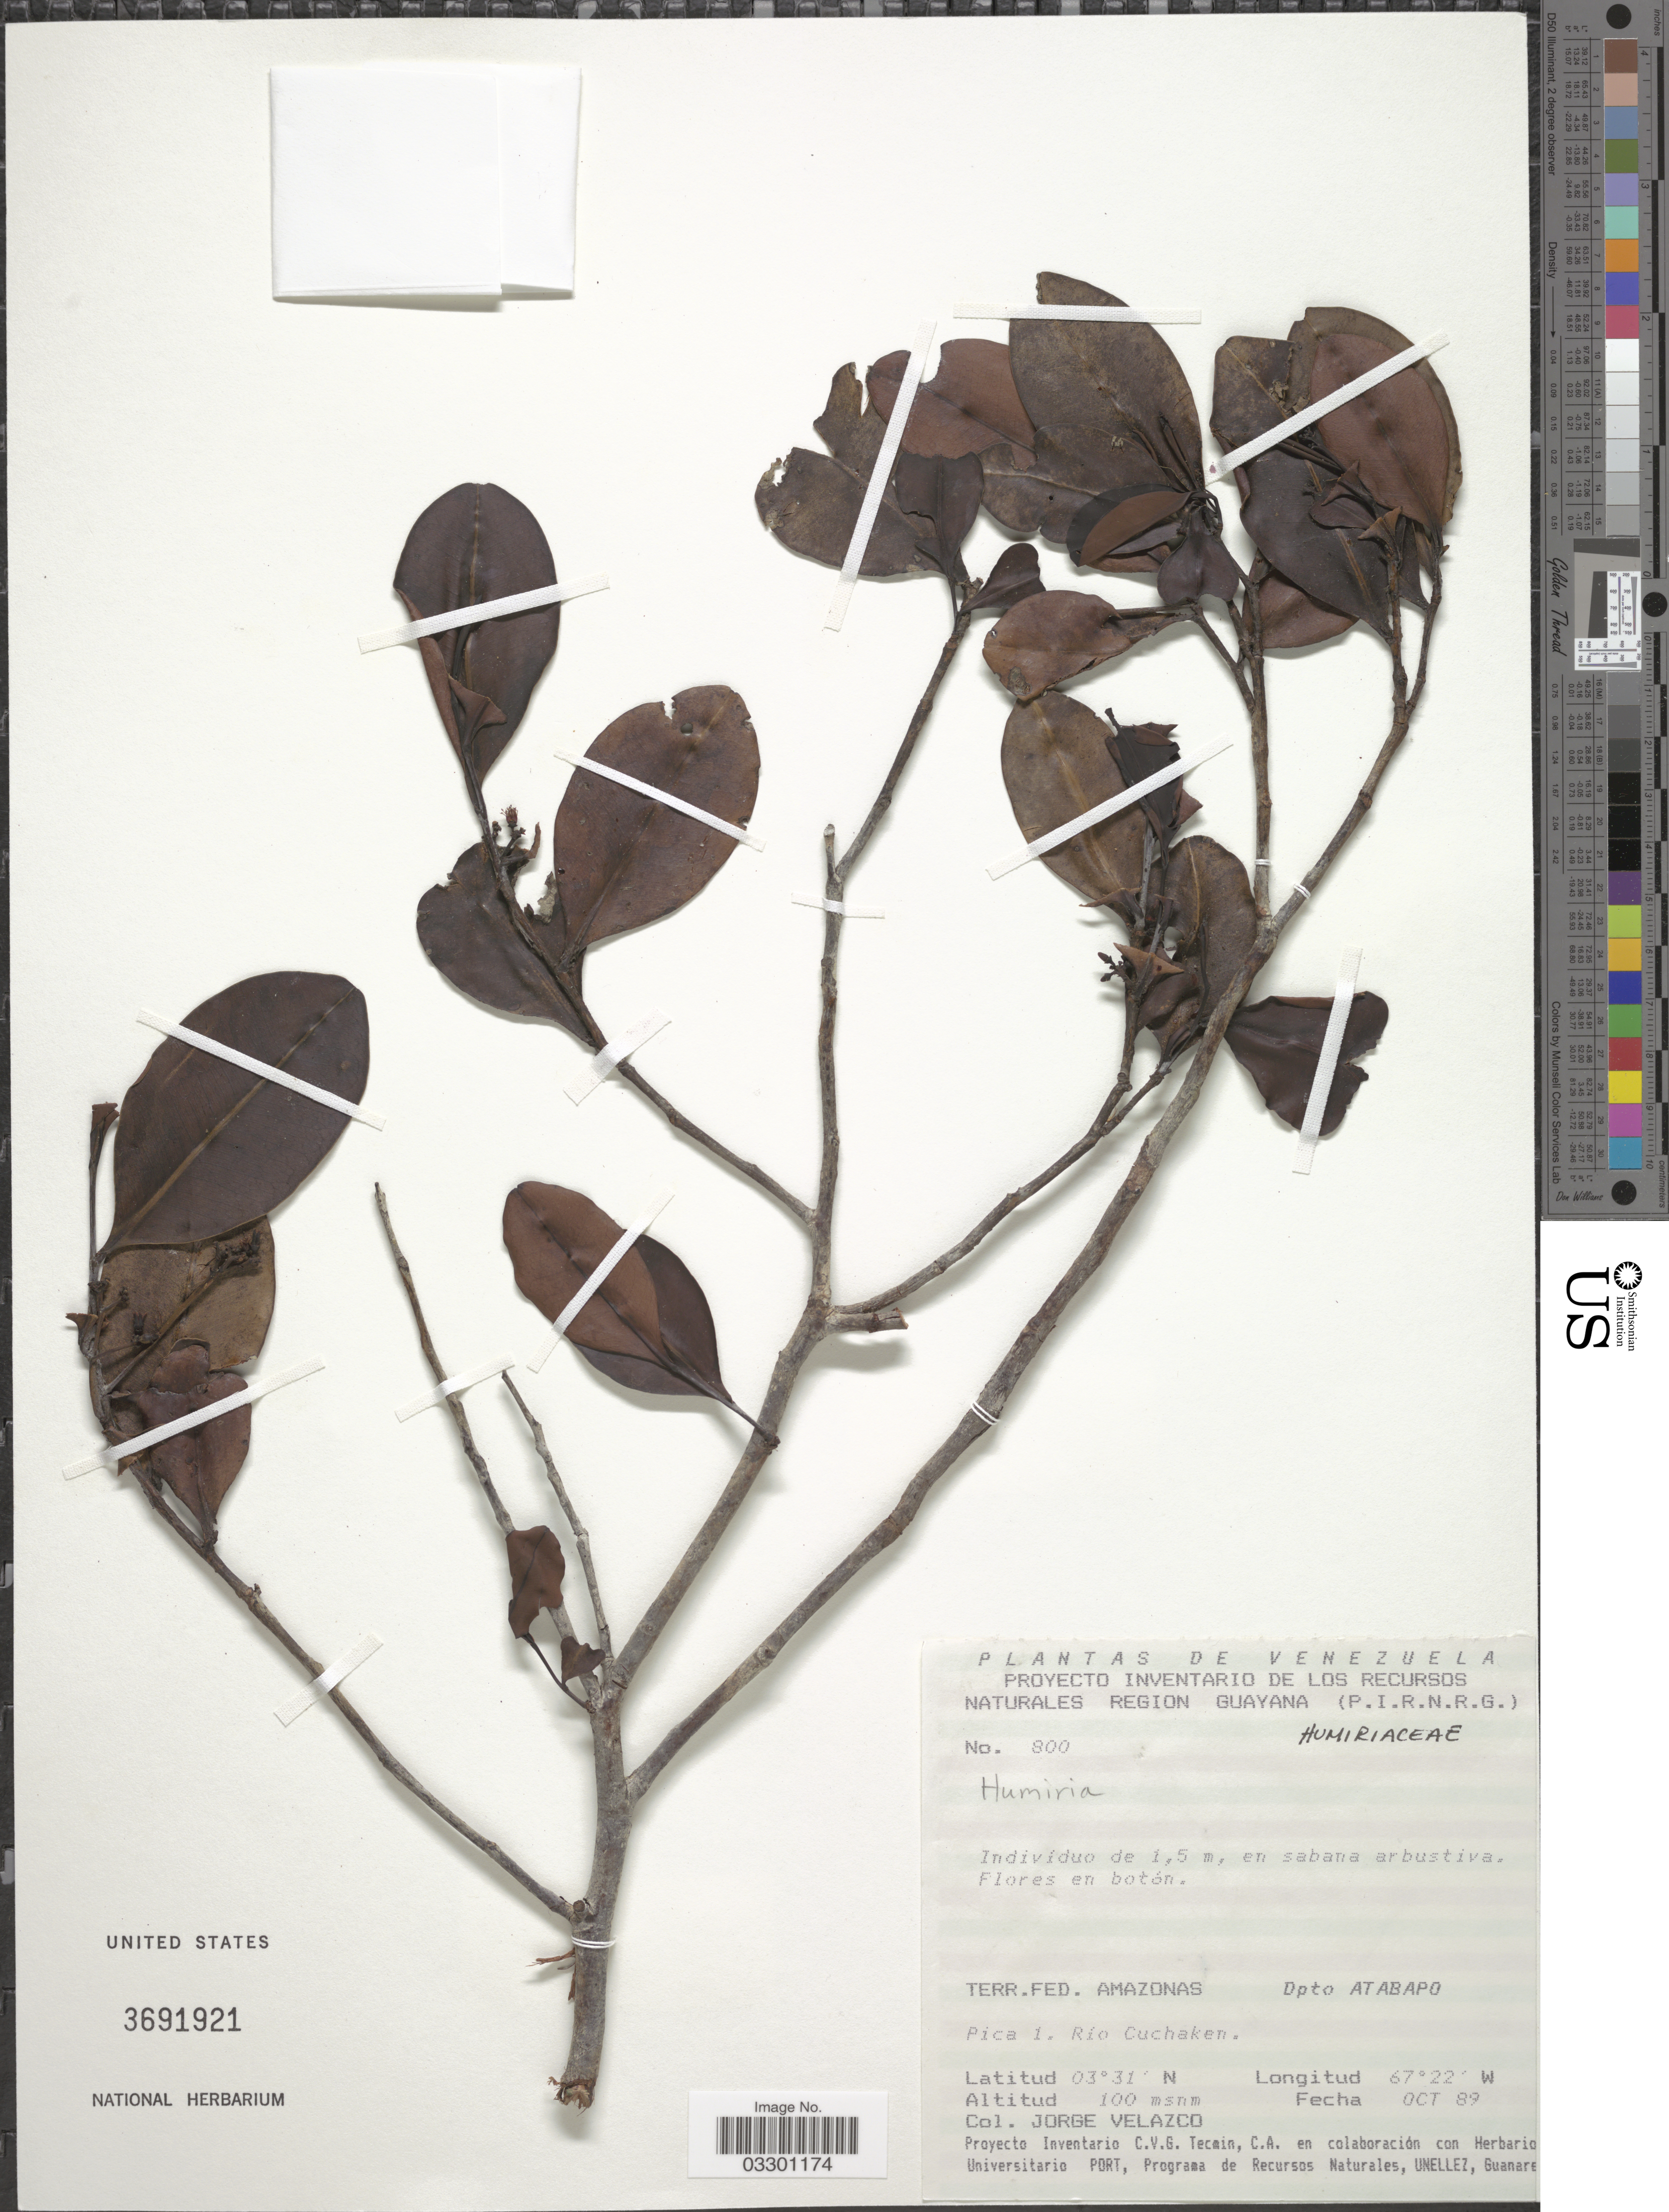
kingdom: Plantae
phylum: Tracheophyta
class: Magnoliopsida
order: Sapindales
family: Sapindaceae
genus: Talisia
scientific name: Talisia clathrata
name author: Radlk.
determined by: Acevedo-Rodríguez, P., (BOT), Smithsonian Institution - National Museum of Natural History (UNITED STATES)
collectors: P. Acevedo-Rodr. & Bobbi Angell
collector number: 5021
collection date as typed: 26 May 1992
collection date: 1992-05-26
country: French Guiana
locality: Route de Belizon; from house to Saül, along road from Eaux Claires to Saül, ca. 0-2 km S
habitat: Roadside in remnant forest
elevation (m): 160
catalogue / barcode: US 614238